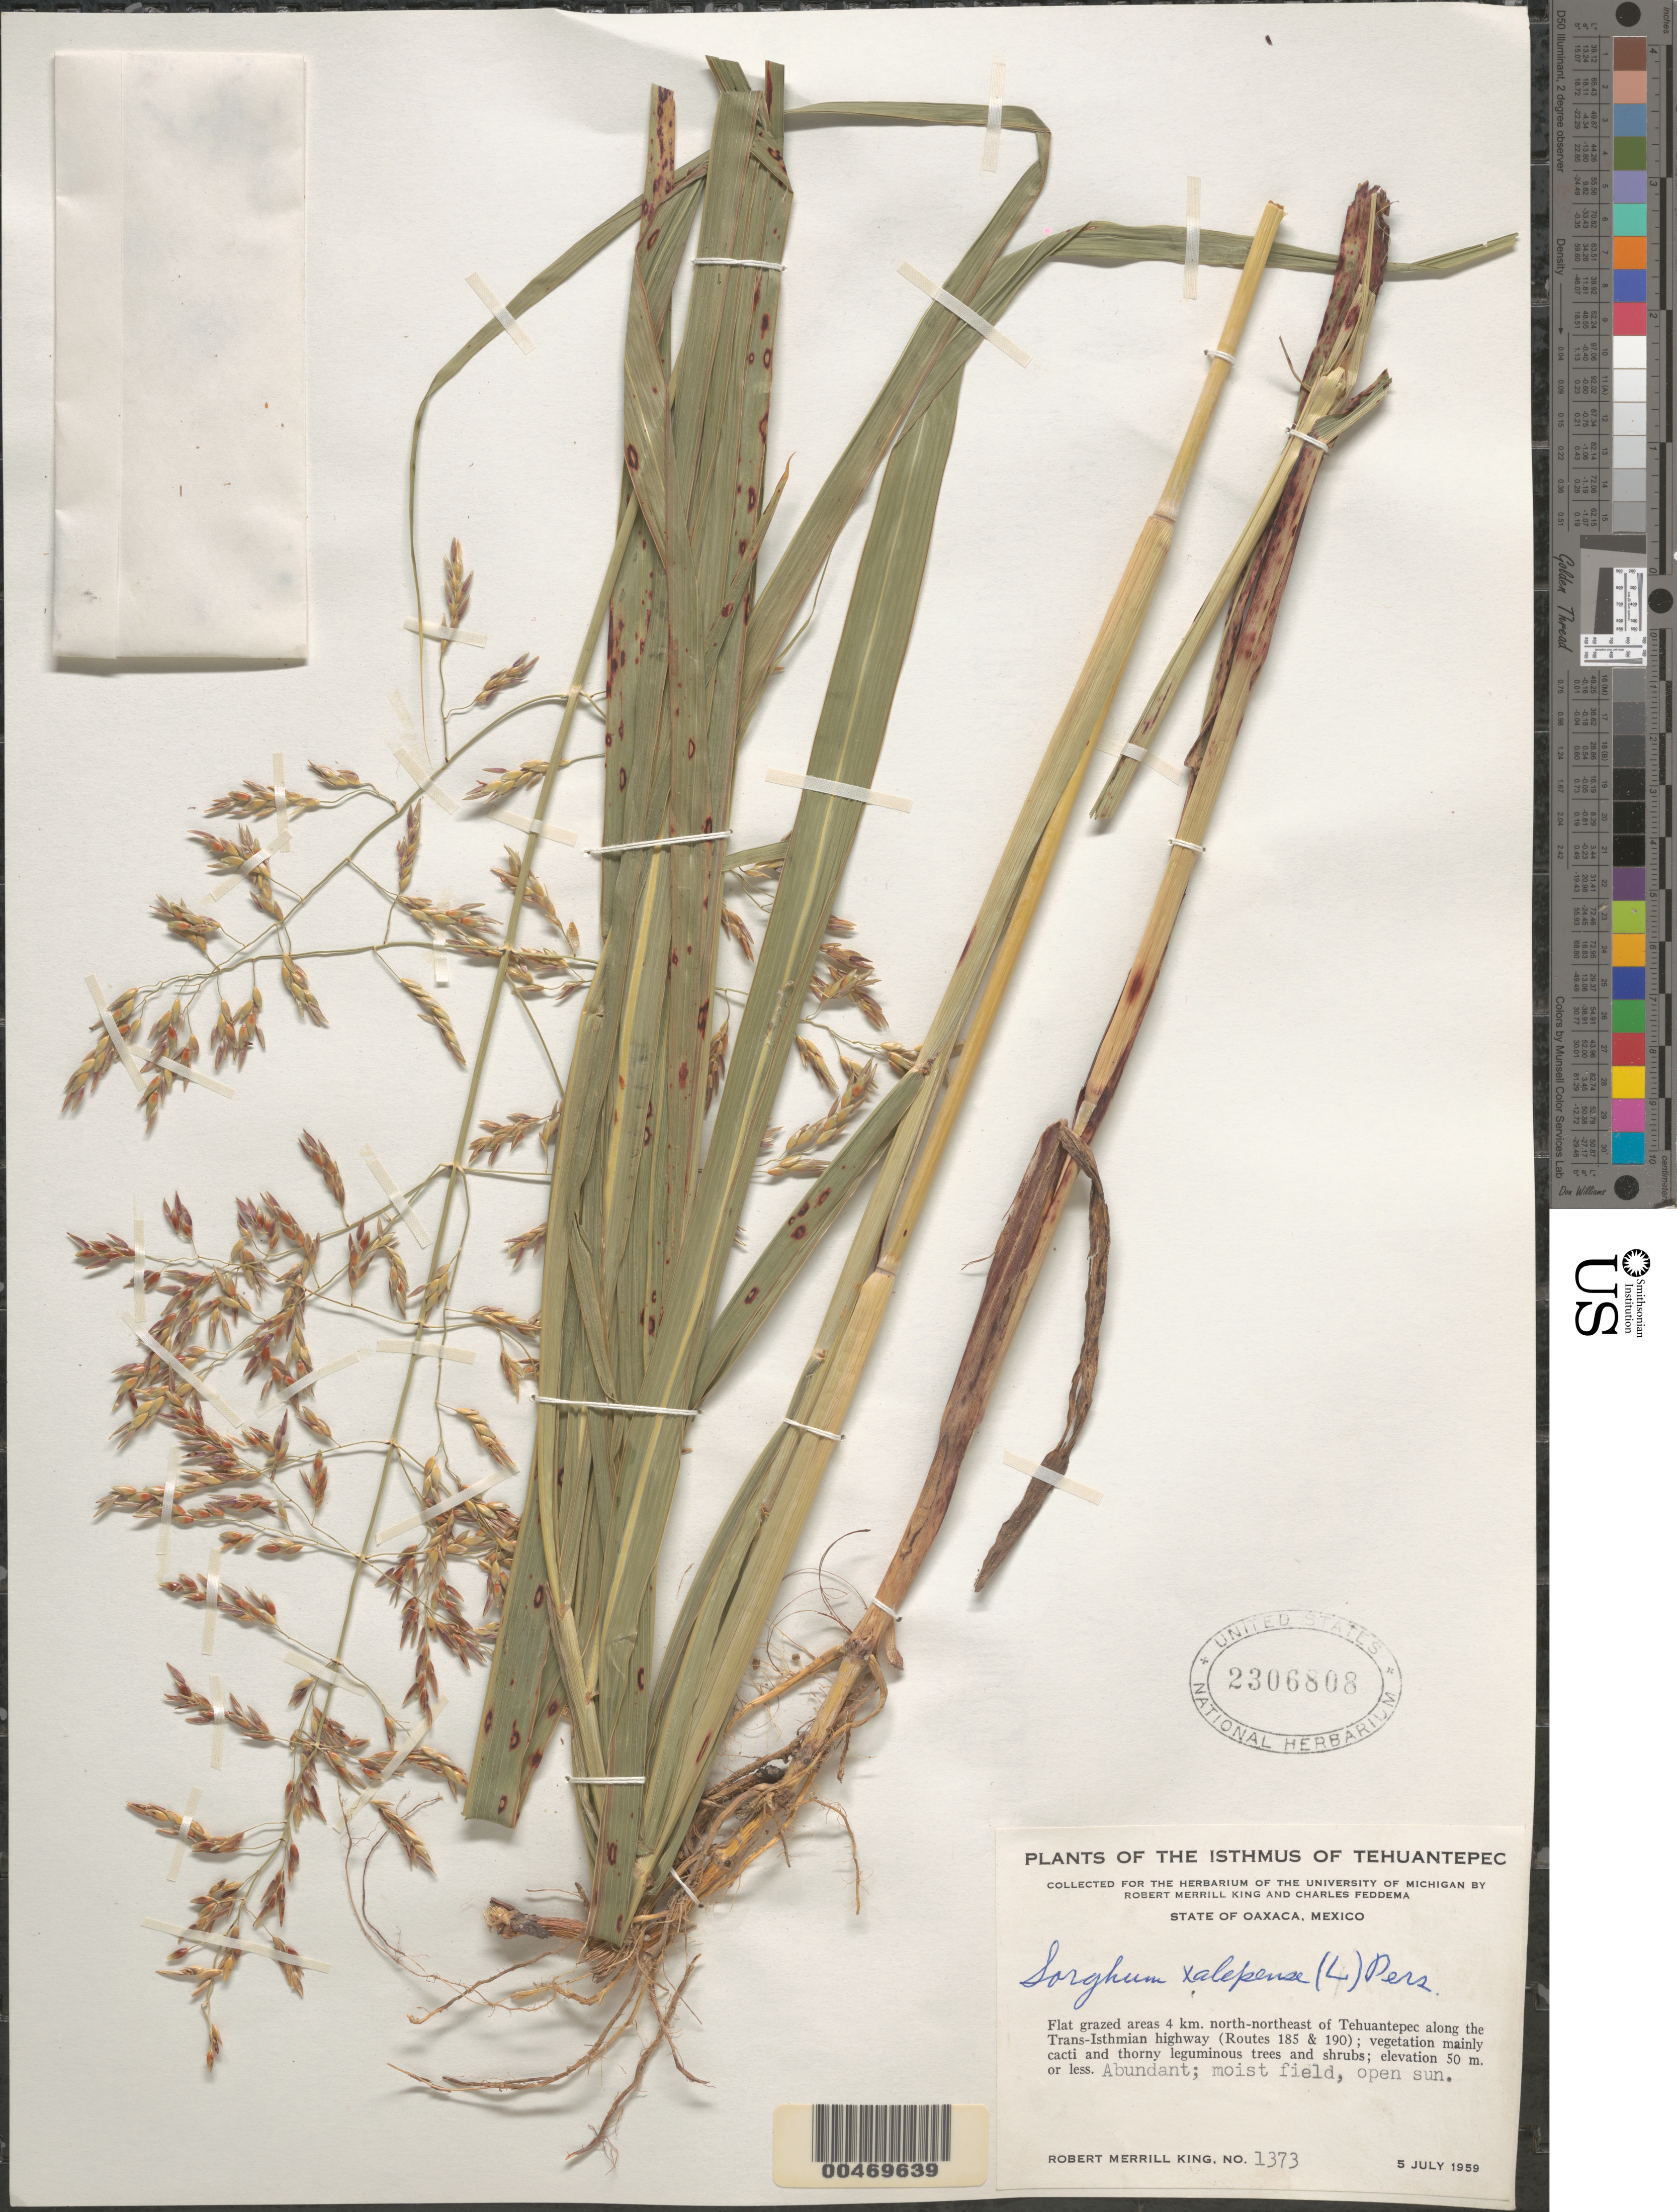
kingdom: Plantae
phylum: Tracheophyta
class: Liliopsida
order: Poales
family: Poaceae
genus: Sorghum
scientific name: Sorghum halepense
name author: (L.) Pers.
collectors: R. M. King & C. Feddema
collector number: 1373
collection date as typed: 5 Jul 1959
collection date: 1959-07-05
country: Mexico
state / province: Oaxaca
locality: Isthmus of Tehuantepec, 4 km NNE of Tehuantepec along the Trans-Isthmian hwy (rtes 185 & 190)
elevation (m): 0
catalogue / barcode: US 2306808